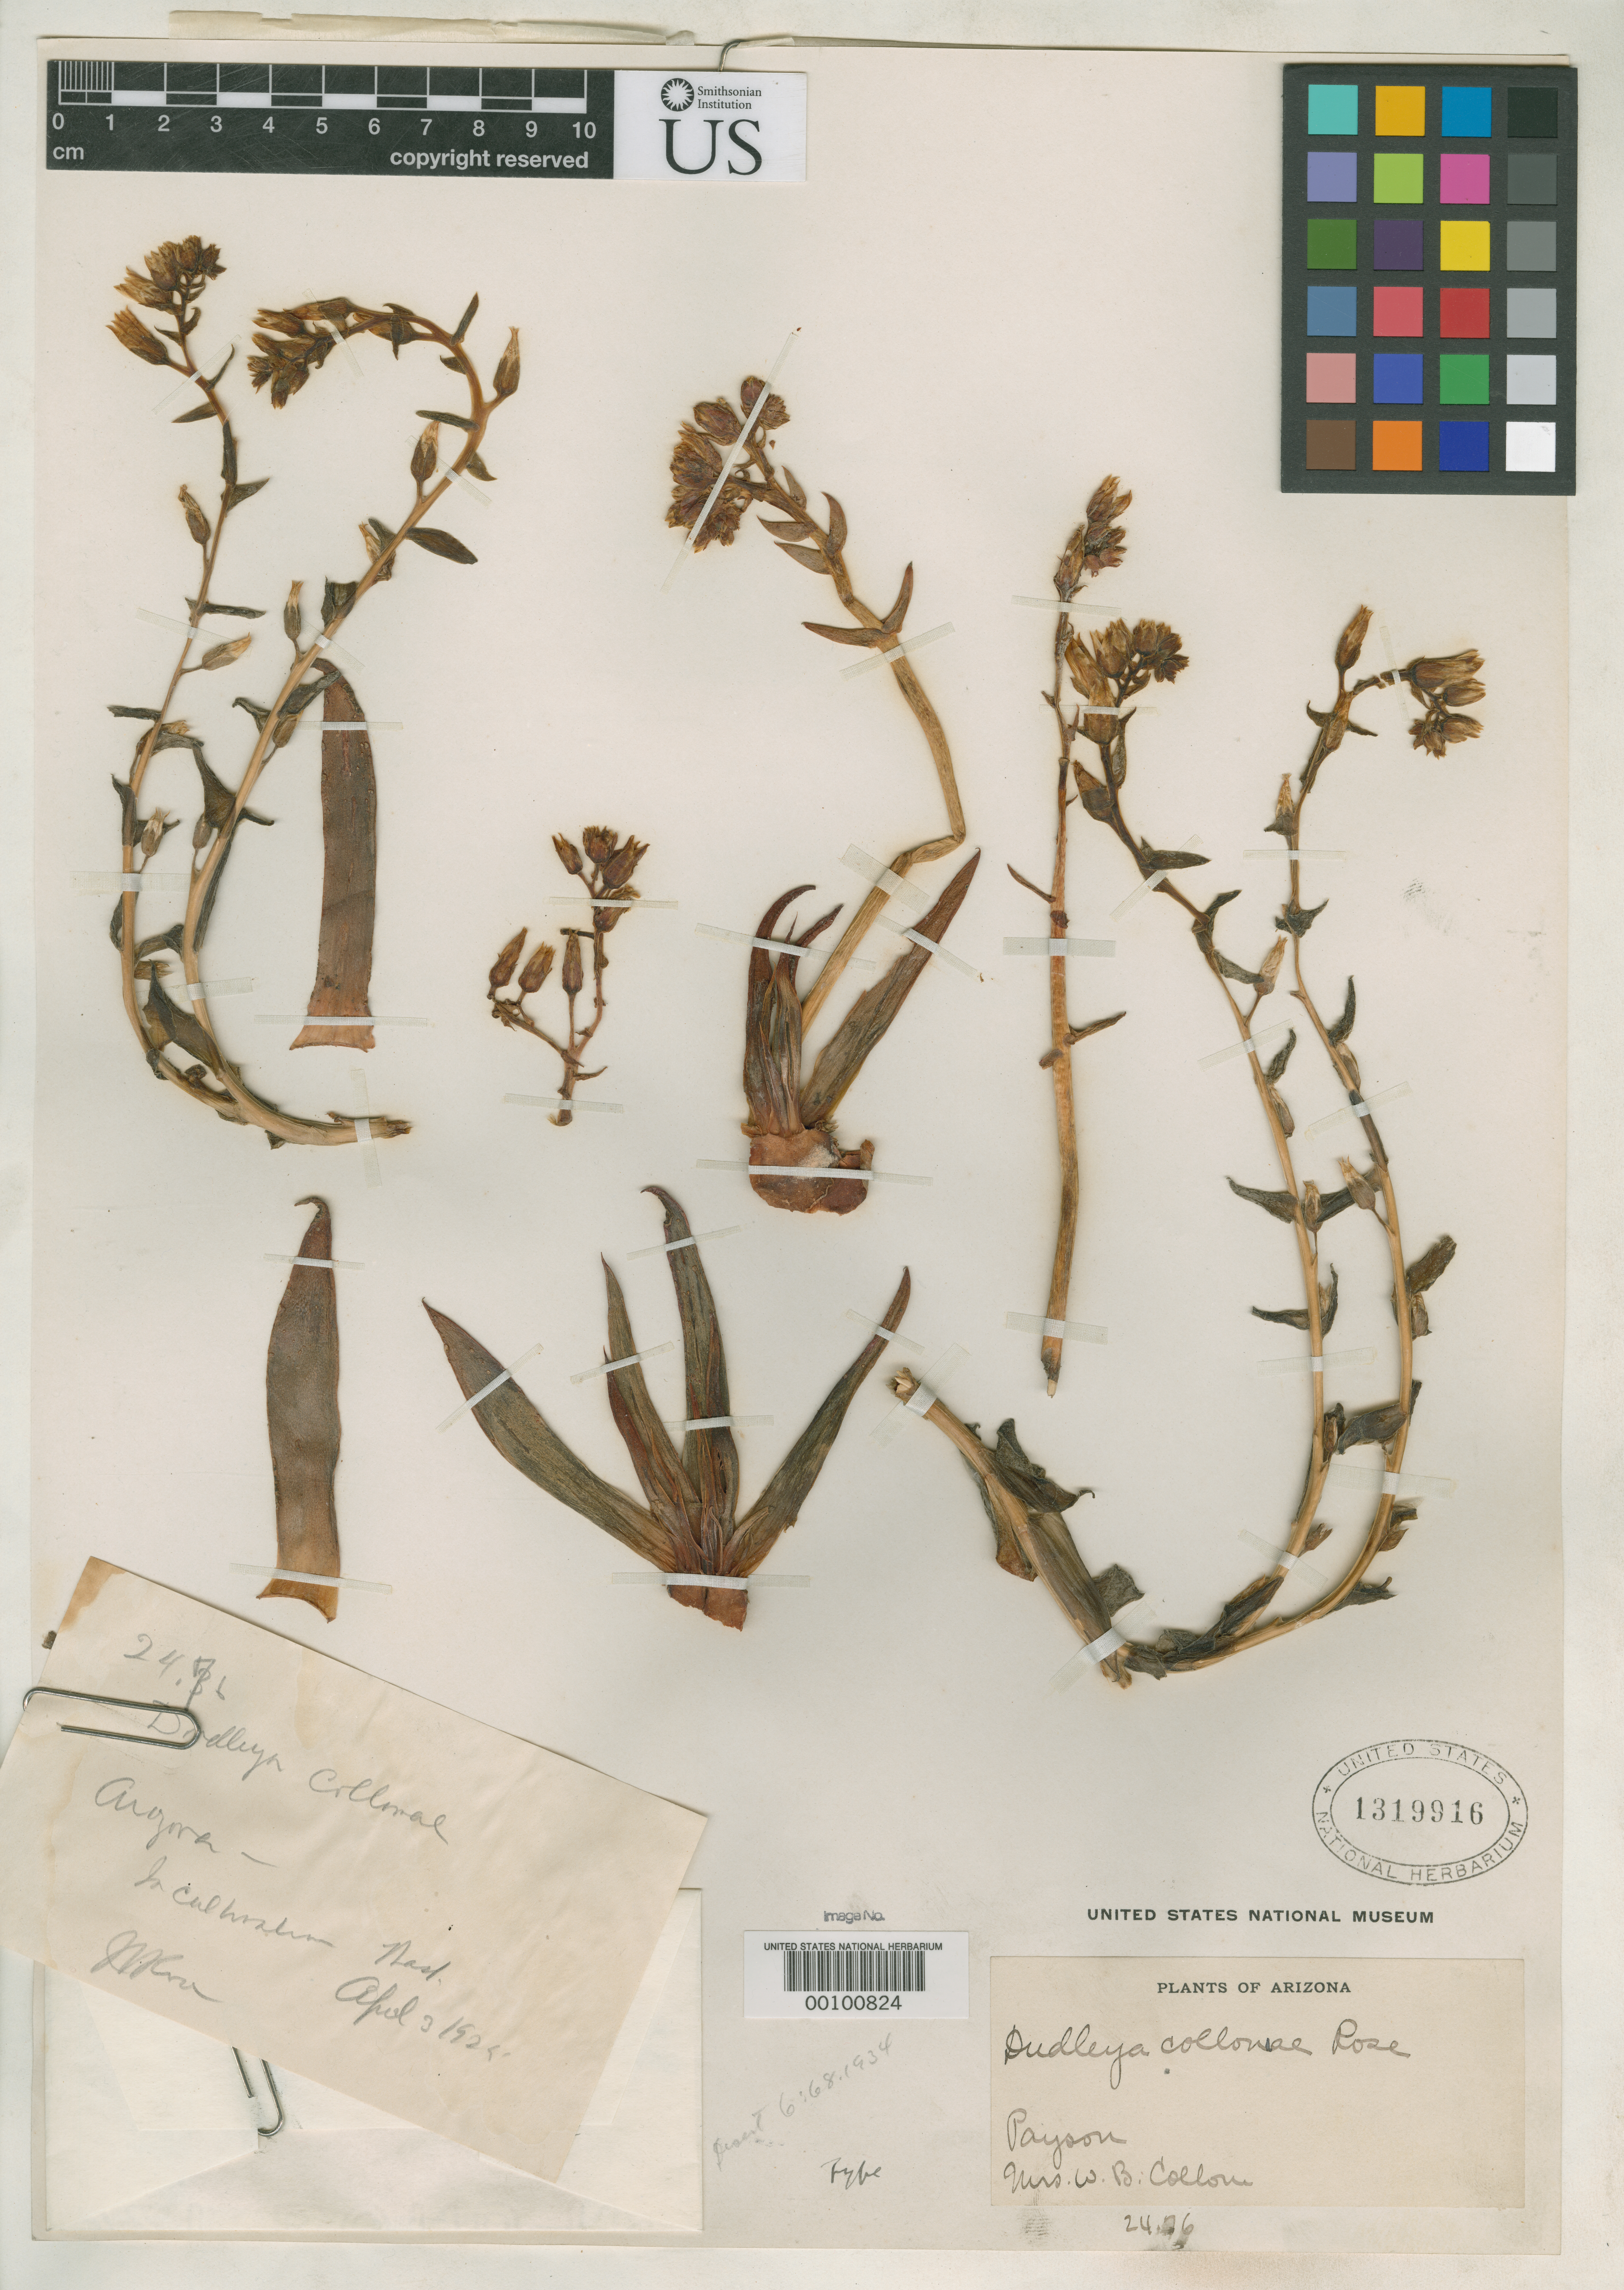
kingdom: Plantae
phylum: Tracheophyta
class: Magnoliopsida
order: Saxifragales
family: Crassulaceae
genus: Dudleya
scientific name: Dudleya collomiae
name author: Rose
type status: Holotype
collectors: R. E. Collom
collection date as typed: Mar 1924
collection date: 1924-03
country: United States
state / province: Arizona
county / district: Gila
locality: Payson.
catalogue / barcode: US 1319916